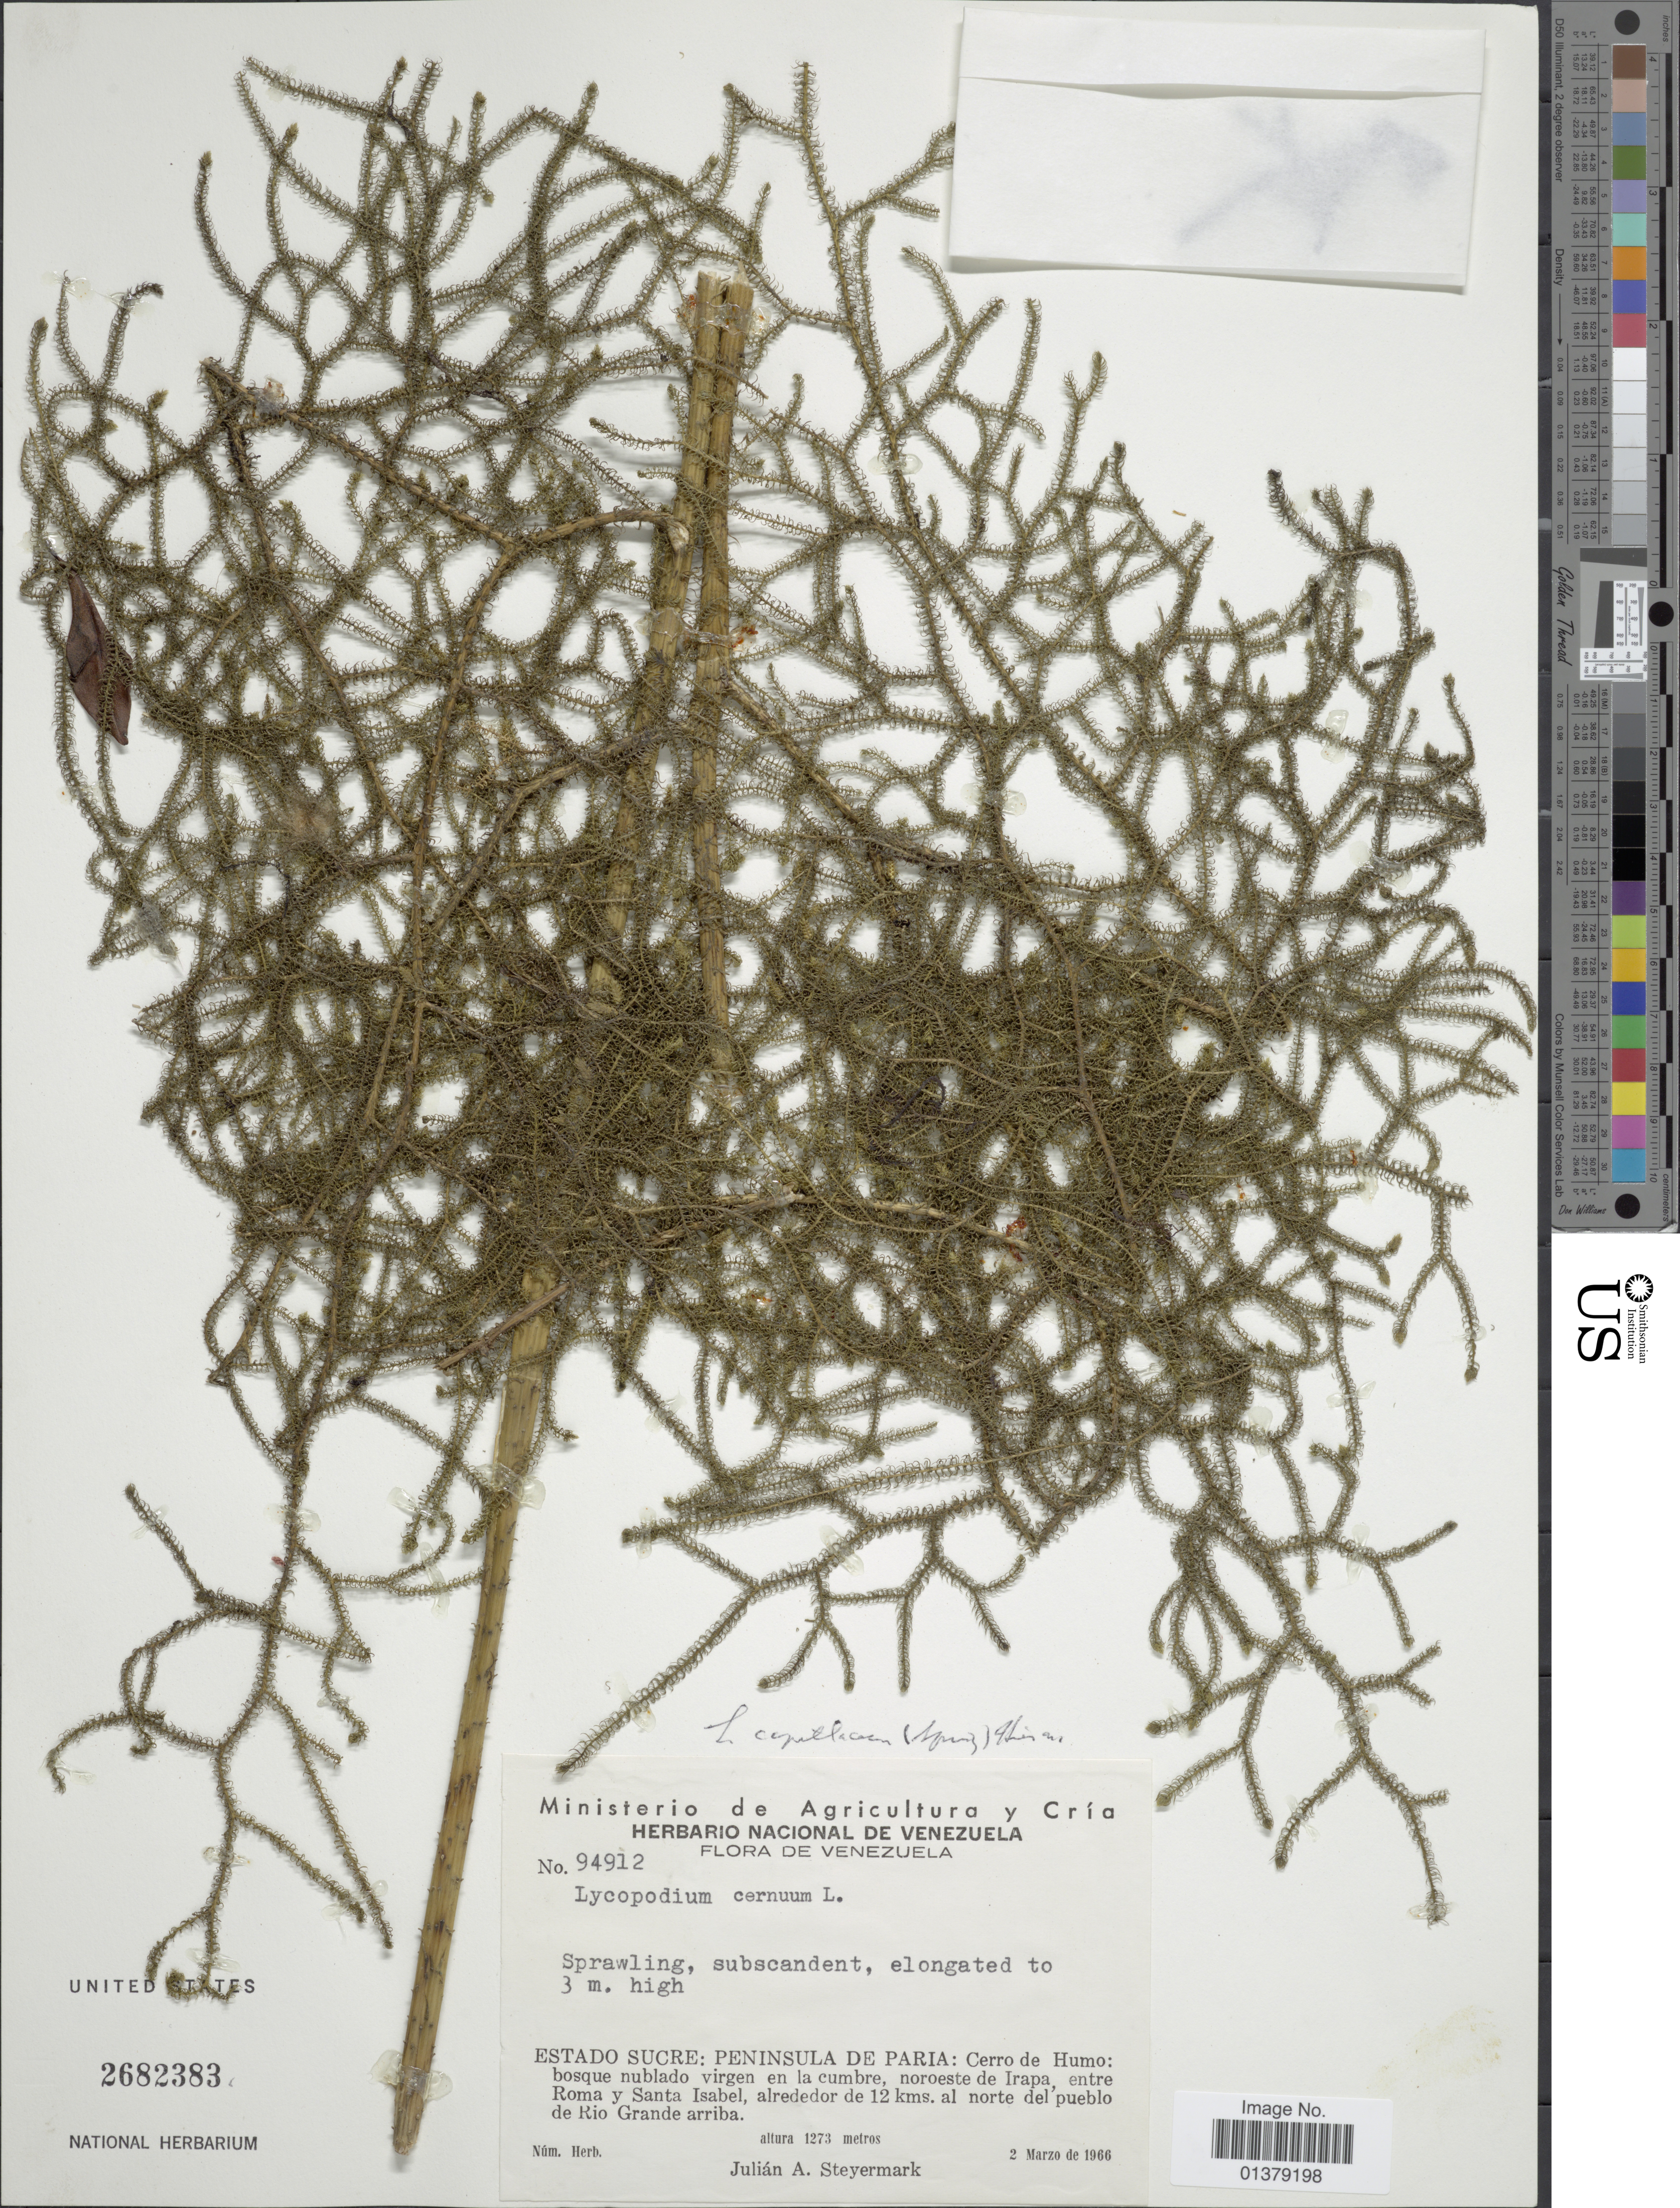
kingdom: Plantae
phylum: Tracheophyta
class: Lycopodiopsida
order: Lycopodiales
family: Lycopodiaceae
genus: Palhinhaea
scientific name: Palhinhaea curvata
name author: (Sw.) Holub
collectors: J. Steyermark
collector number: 94912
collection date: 1966-03-02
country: Venezuela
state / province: Sucre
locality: Estado Sucre: peninsula de Paria: cerro de Humo: bosque nublado virgen en la cumbre, noroeste de Irapa, entre Roma y Santa Isabel, alrededor de 12 kms, al norte del pueblo de Rio Grande arriba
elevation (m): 1273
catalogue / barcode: US 2682383